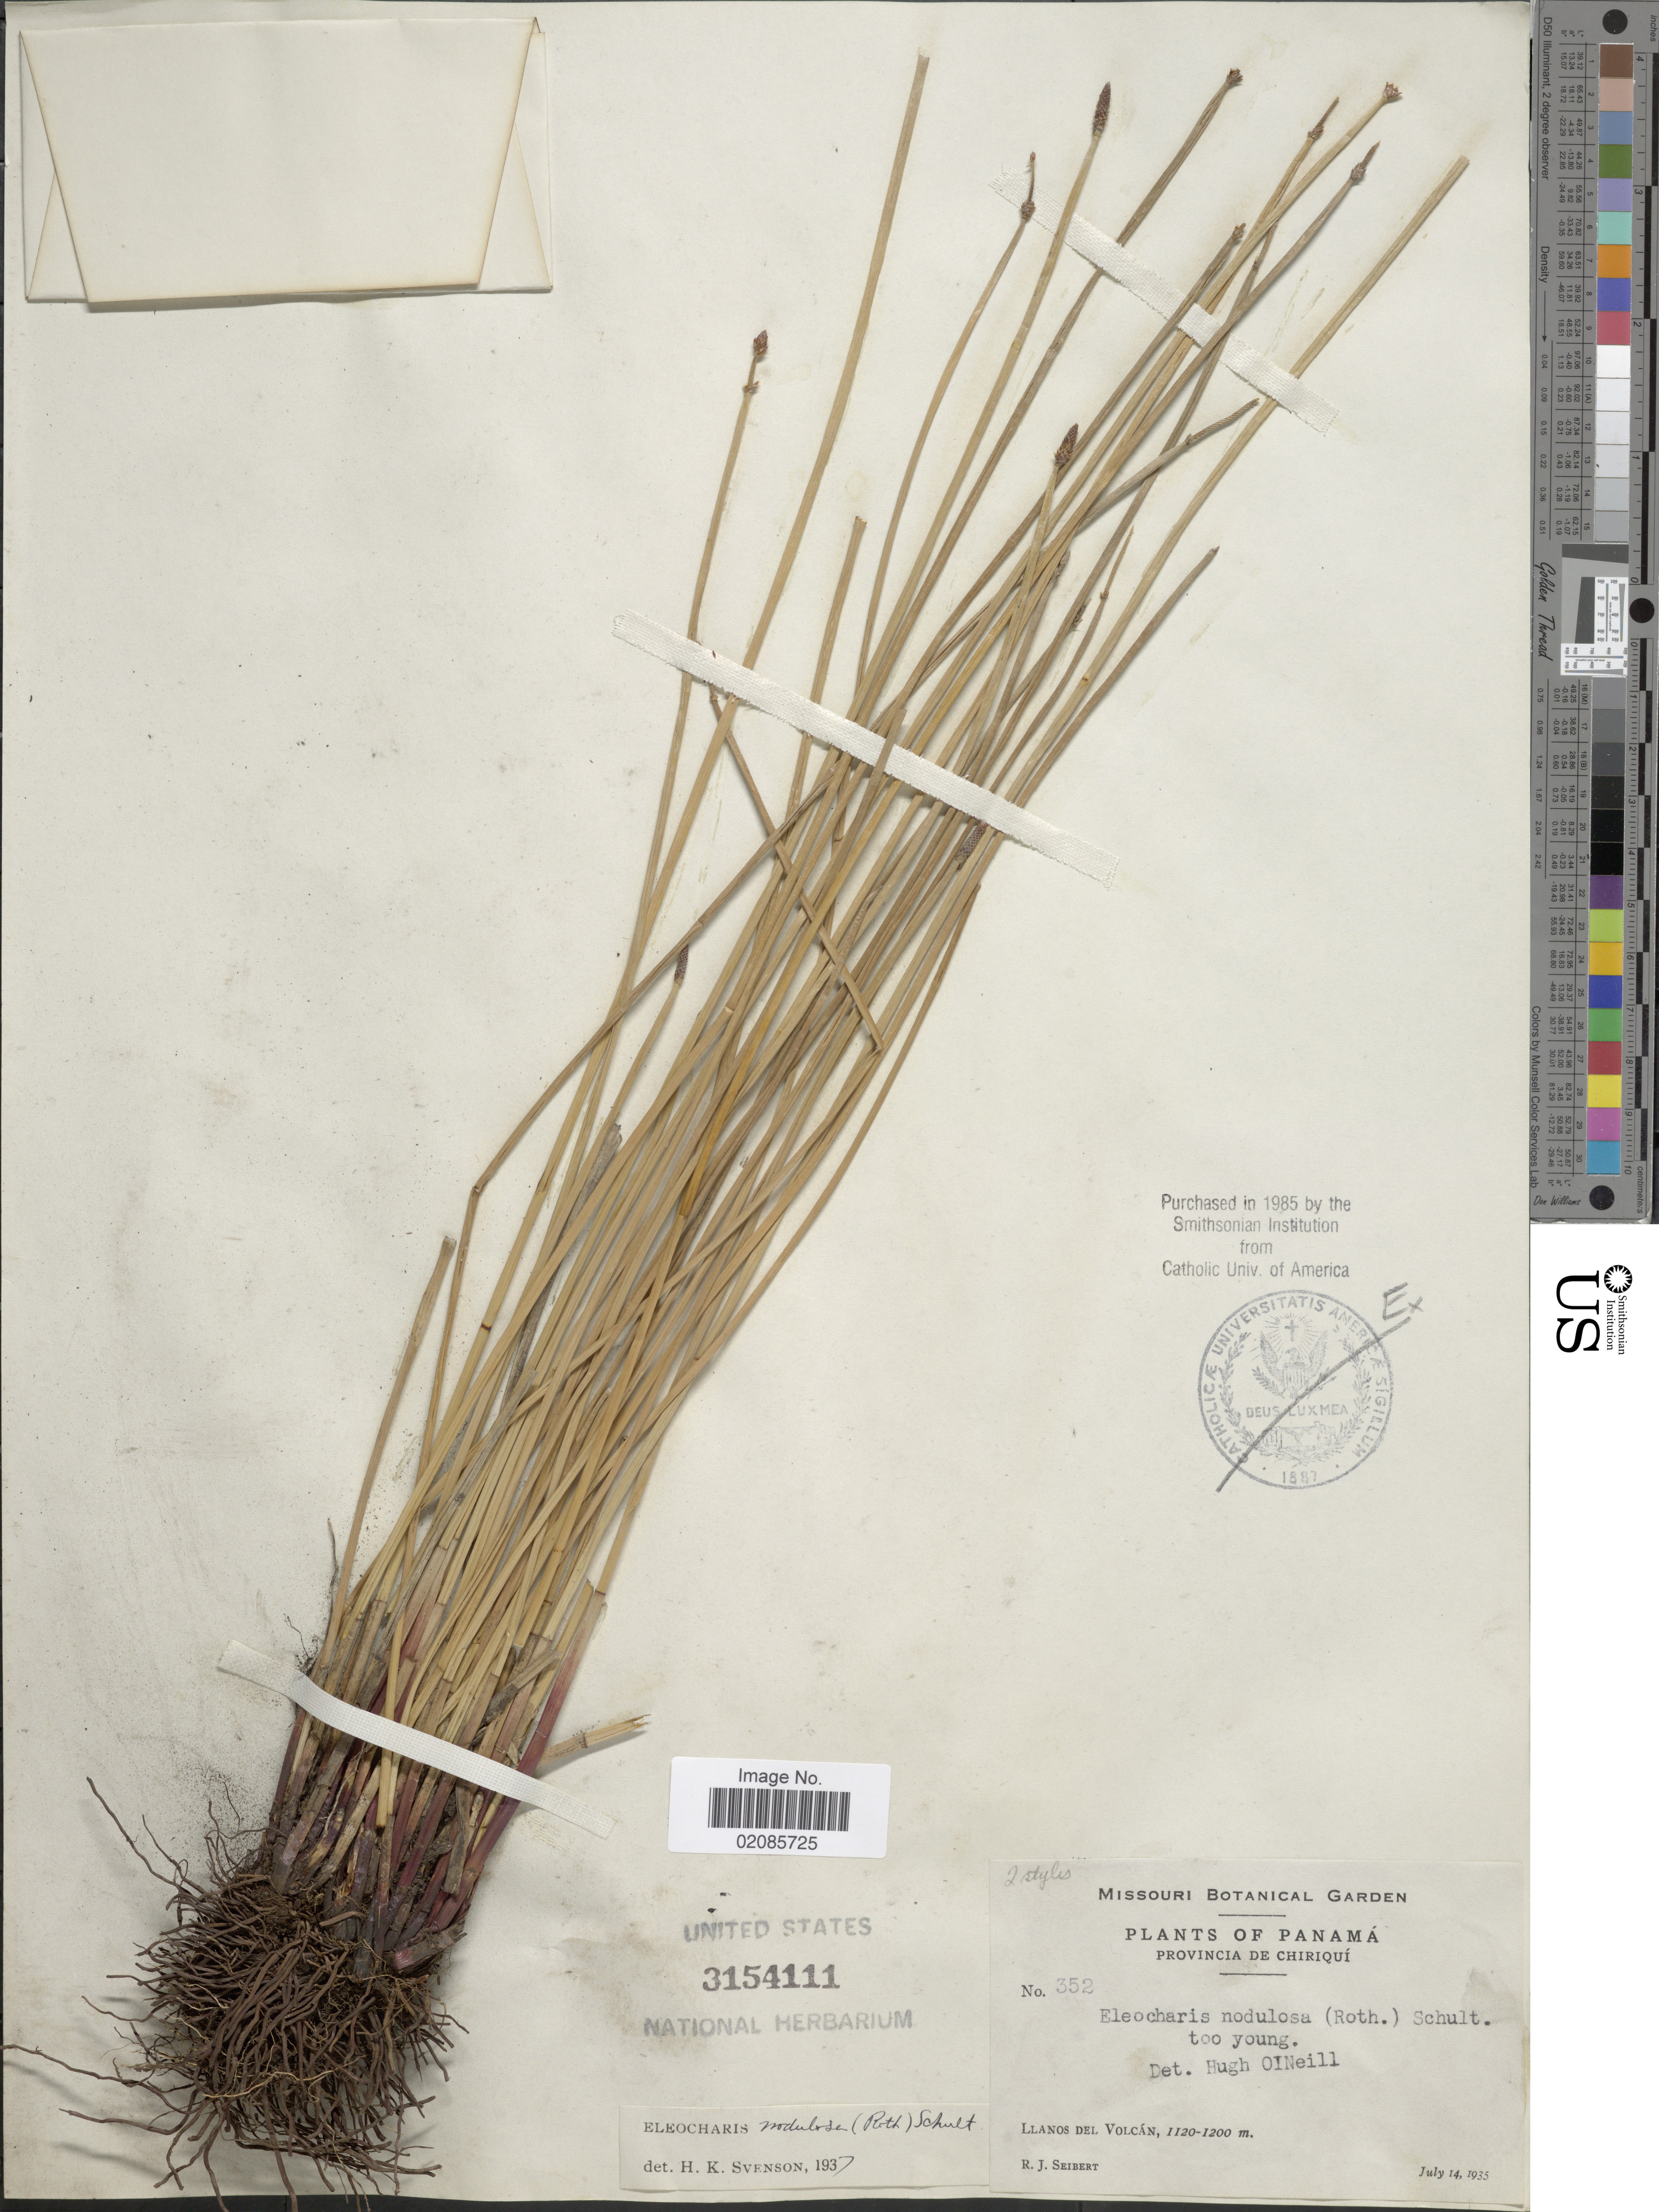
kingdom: Plantae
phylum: Tracheophyta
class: Liliopsida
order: Poales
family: Cyperaceae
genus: Eleocharis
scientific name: Eleocharis montana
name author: (Kunth) Roem. & Schult.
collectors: R. J. Seibert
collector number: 352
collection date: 1935-07-14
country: Panama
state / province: Chiriqui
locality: Llanos del Volcan.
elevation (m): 1120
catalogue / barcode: US 3154111